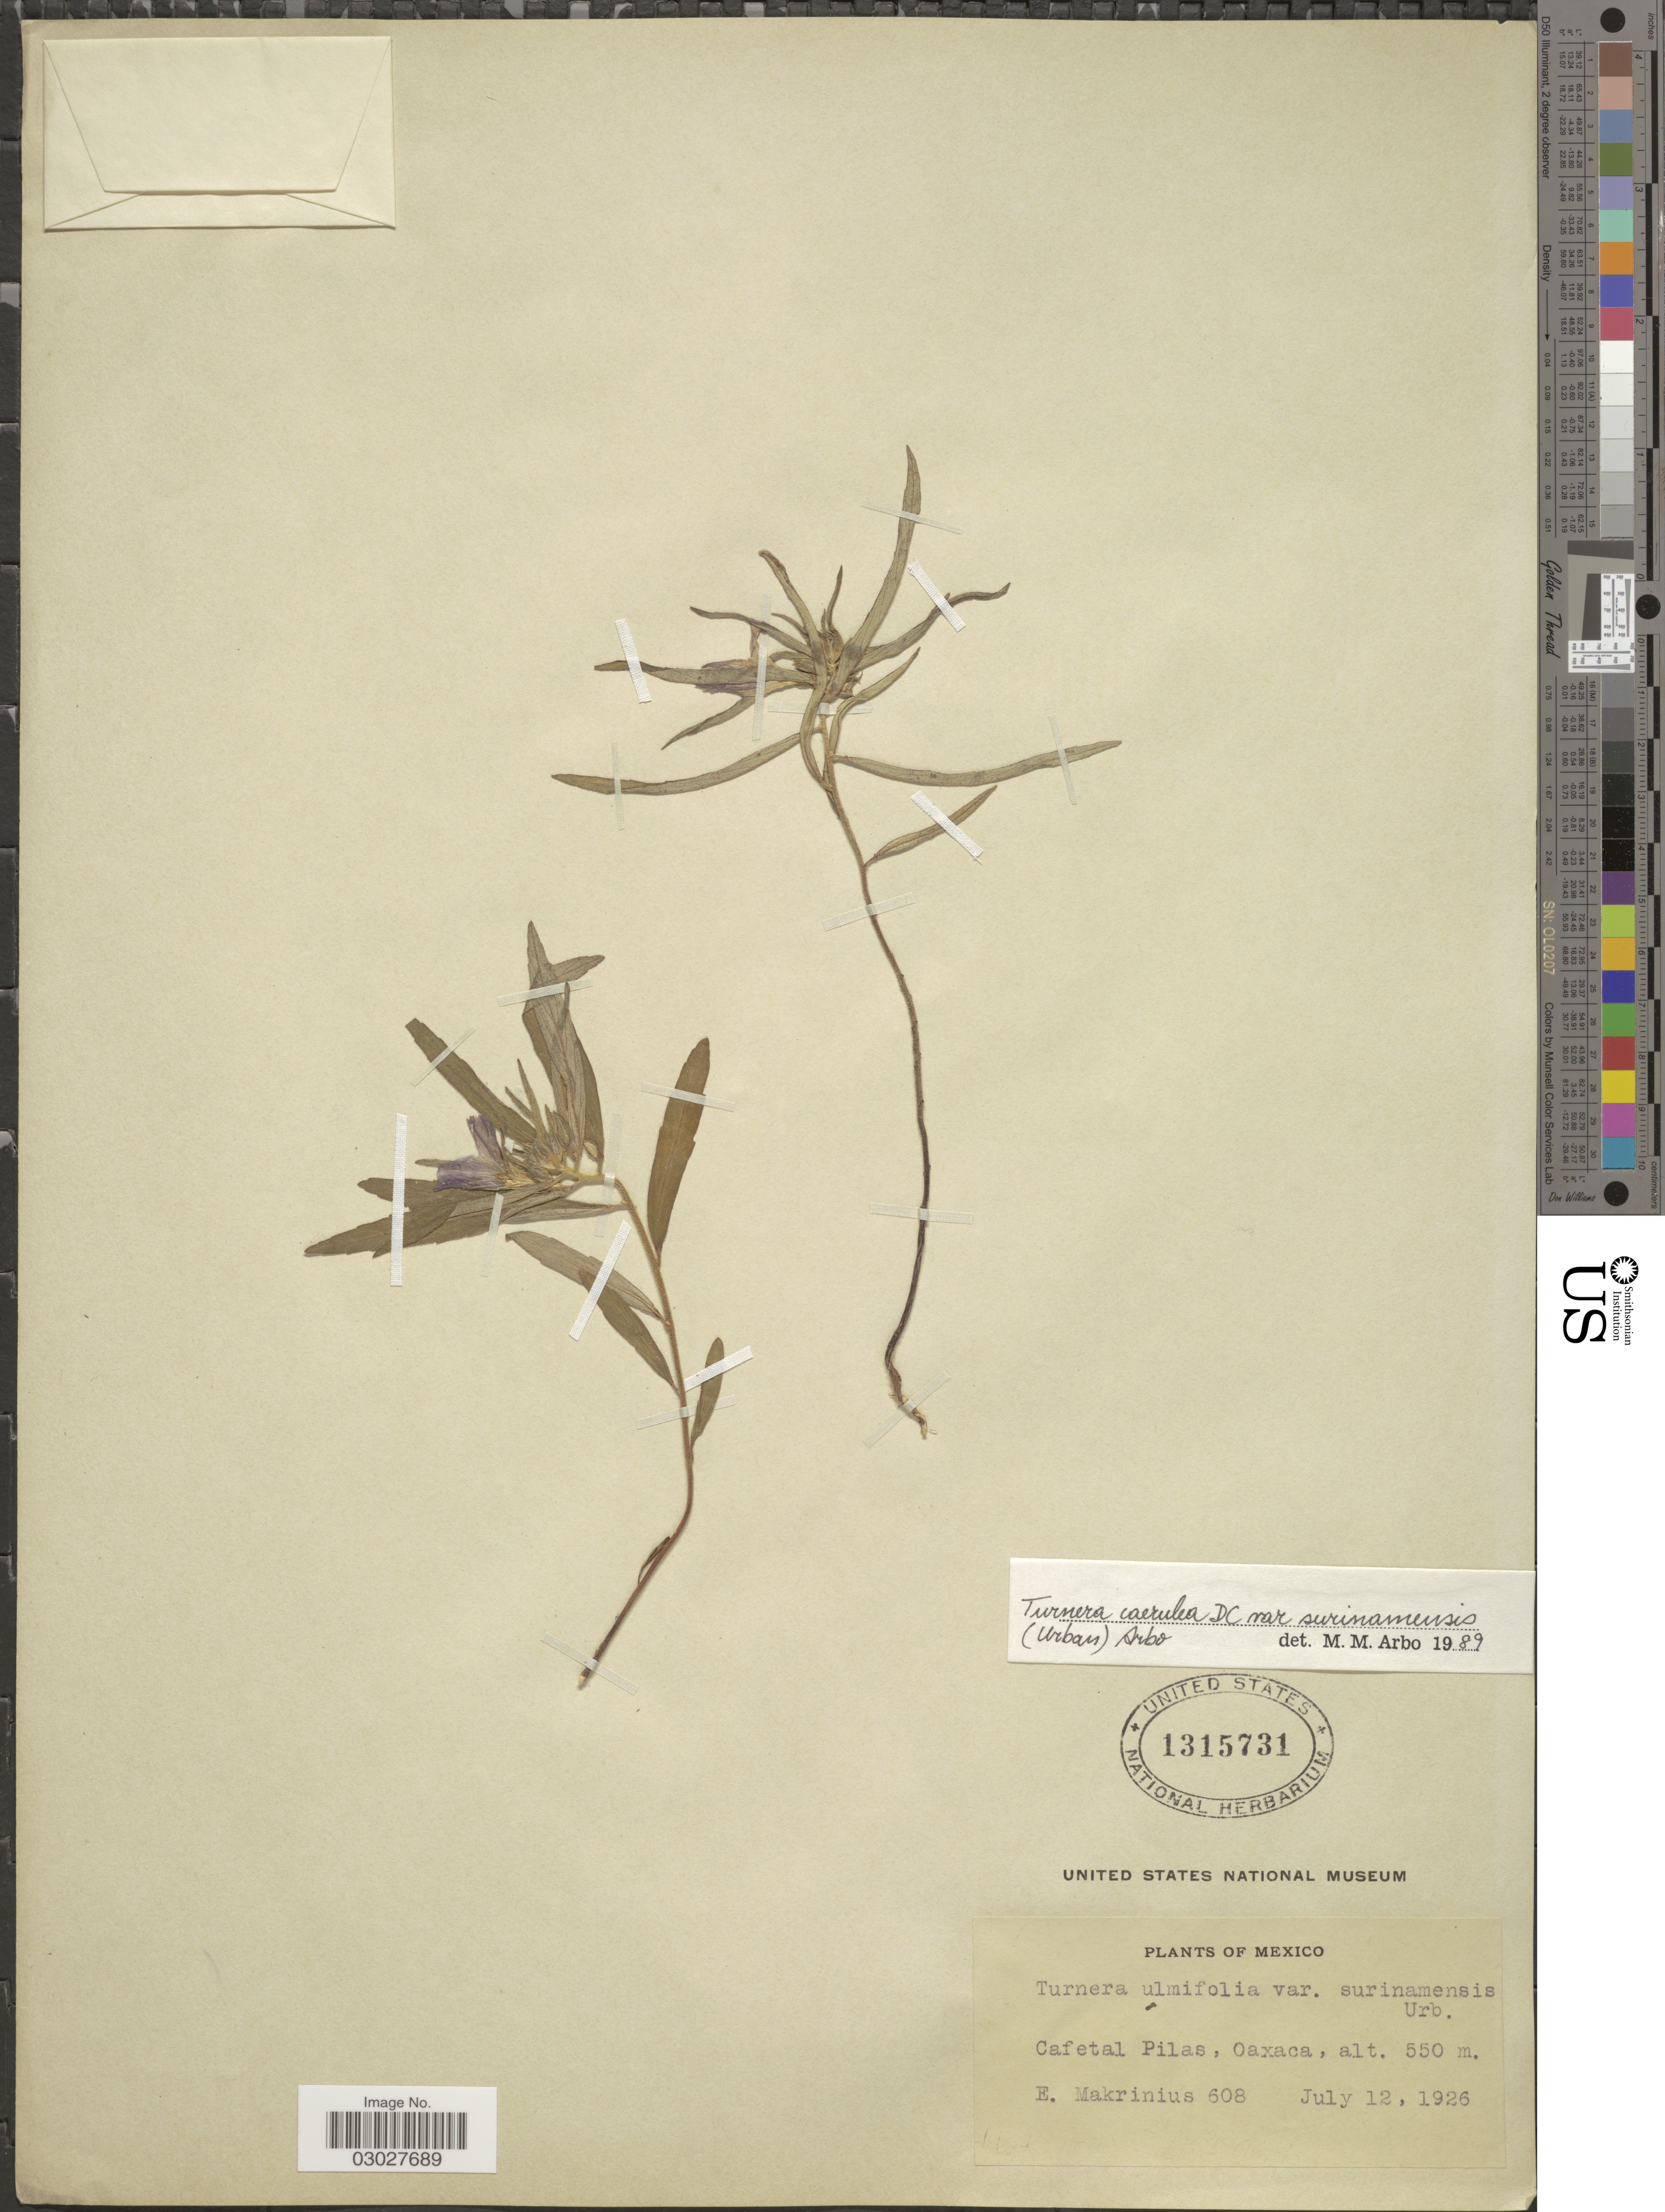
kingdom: Plantae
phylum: Tracheophyta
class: Magnoliopsida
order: Malpighiales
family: Turneraceae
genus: Turnera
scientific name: Turnera caerulea var. surinamensis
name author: (Urb.) Arbo & Fern. Alonso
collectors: E. Makrinius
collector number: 608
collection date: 1926-07-12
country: Mexico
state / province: Oaxaca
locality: Cafetal Pilas.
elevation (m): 550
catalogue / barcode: US 1315731